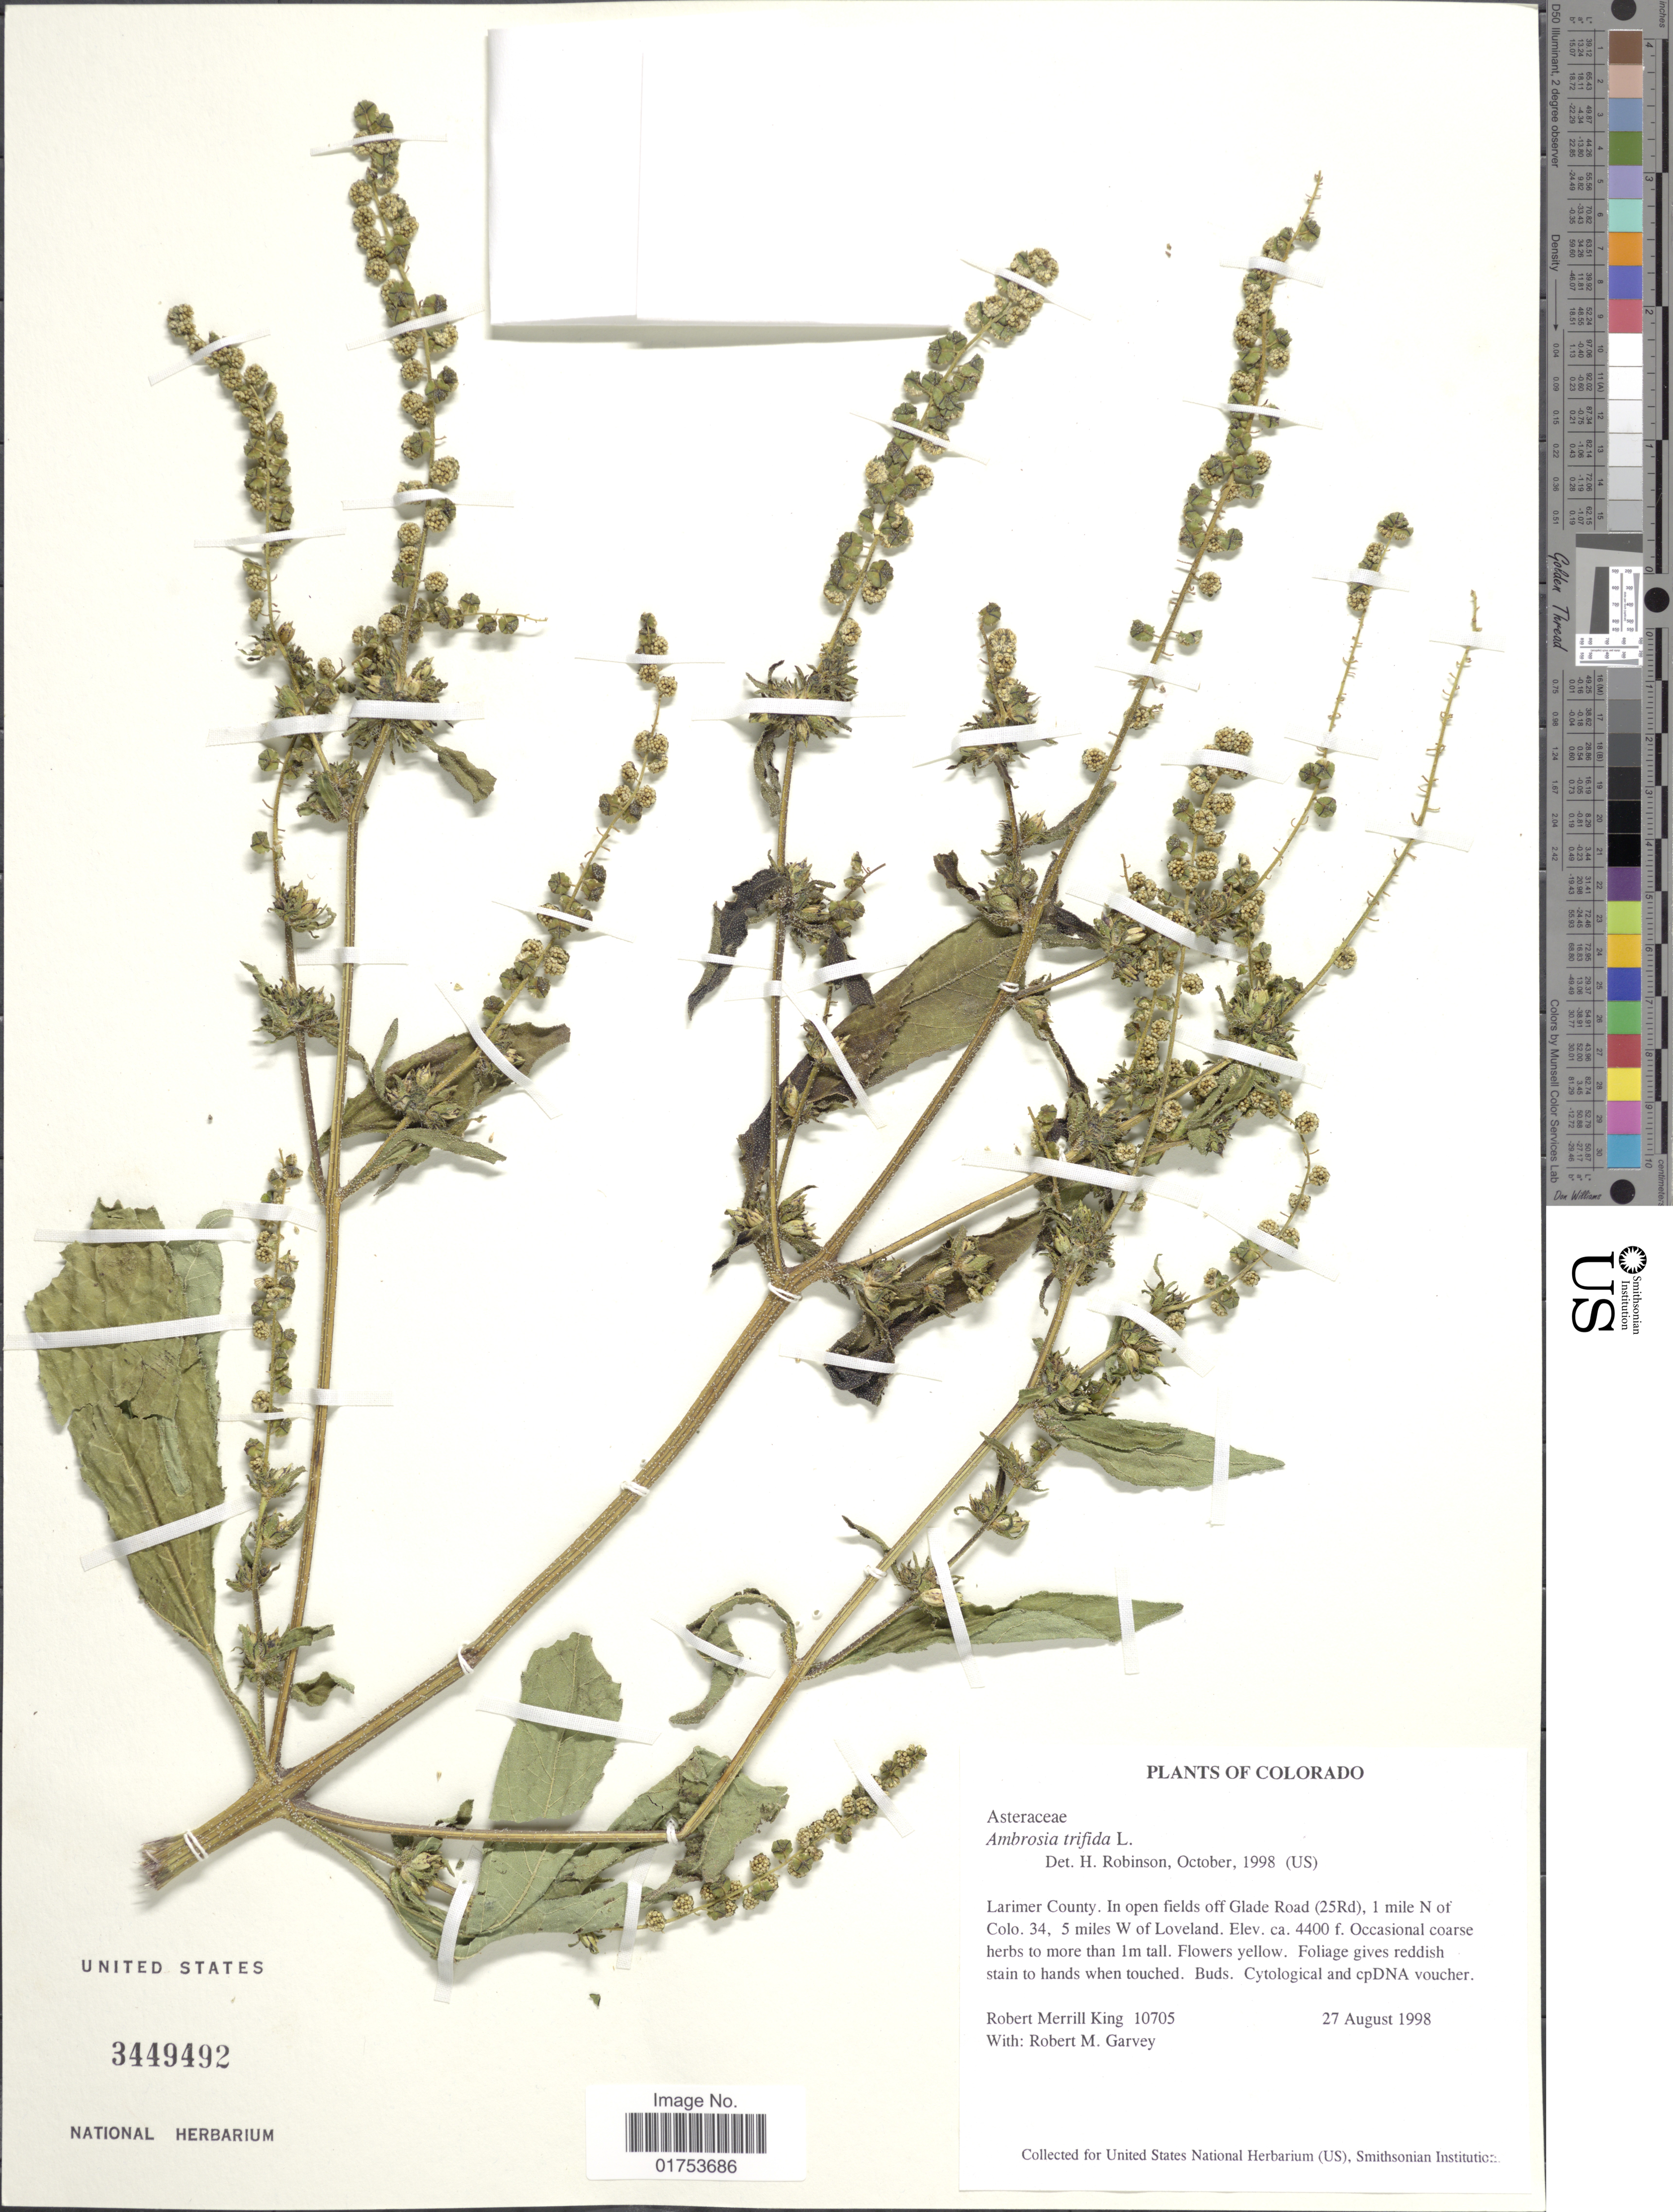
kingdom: Plantae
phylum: Tracheophyta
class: Magnoliopsida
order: Asterales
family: Asteraceae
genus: Ambrosia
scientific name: Ambrosia trifida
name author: L.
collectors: R. M. King & R. Garvey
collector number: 10705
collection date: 1998-08-27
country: United States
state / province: Colorado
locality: Larimer County. In open fields off Glade Road (25Rd), 1 mile N of Colo. 34, 5 miles W of Loveland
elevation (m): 1341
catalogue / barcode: US 3449492